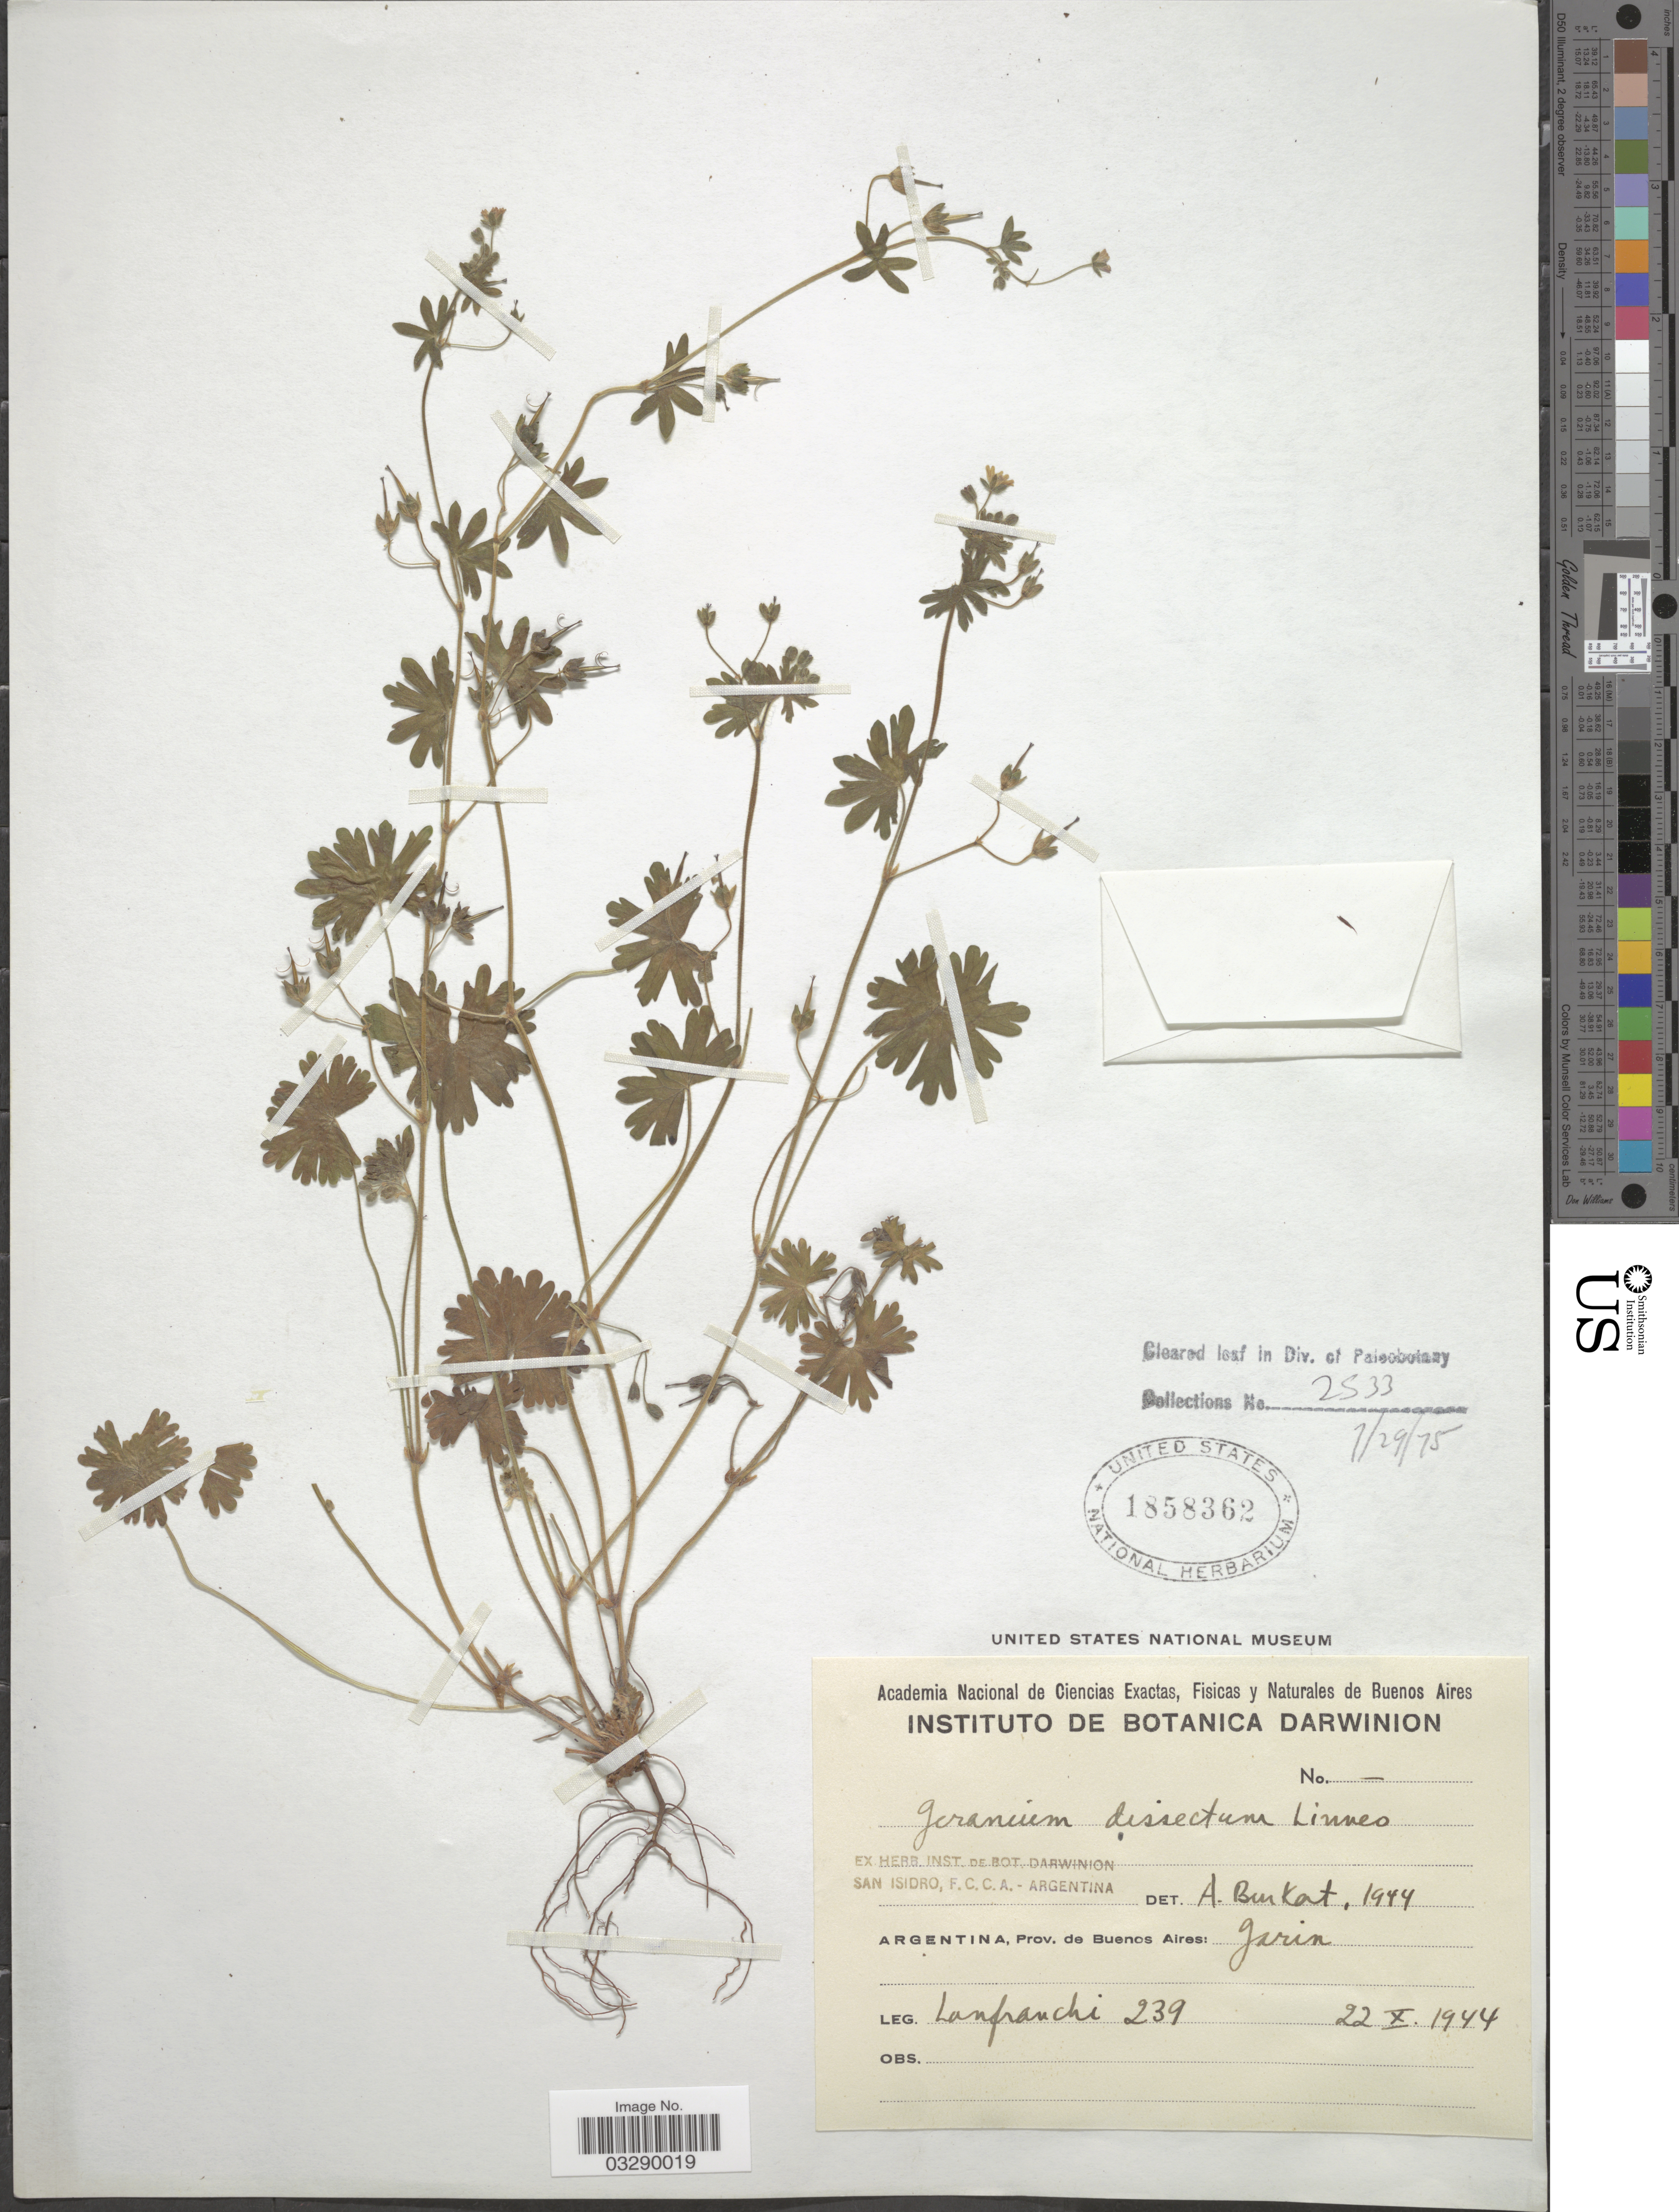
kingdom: Plantae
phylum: Tracheophyta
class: Magnoliopsida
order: Geraniales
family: Geraniaceae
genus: Geranium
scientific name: Geranium dissectum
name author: L.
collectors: Lanfranchi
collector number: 239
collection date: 1944-10-22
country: Argentina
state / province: Buenos Aires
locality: Garin.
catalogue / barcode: US 1858362